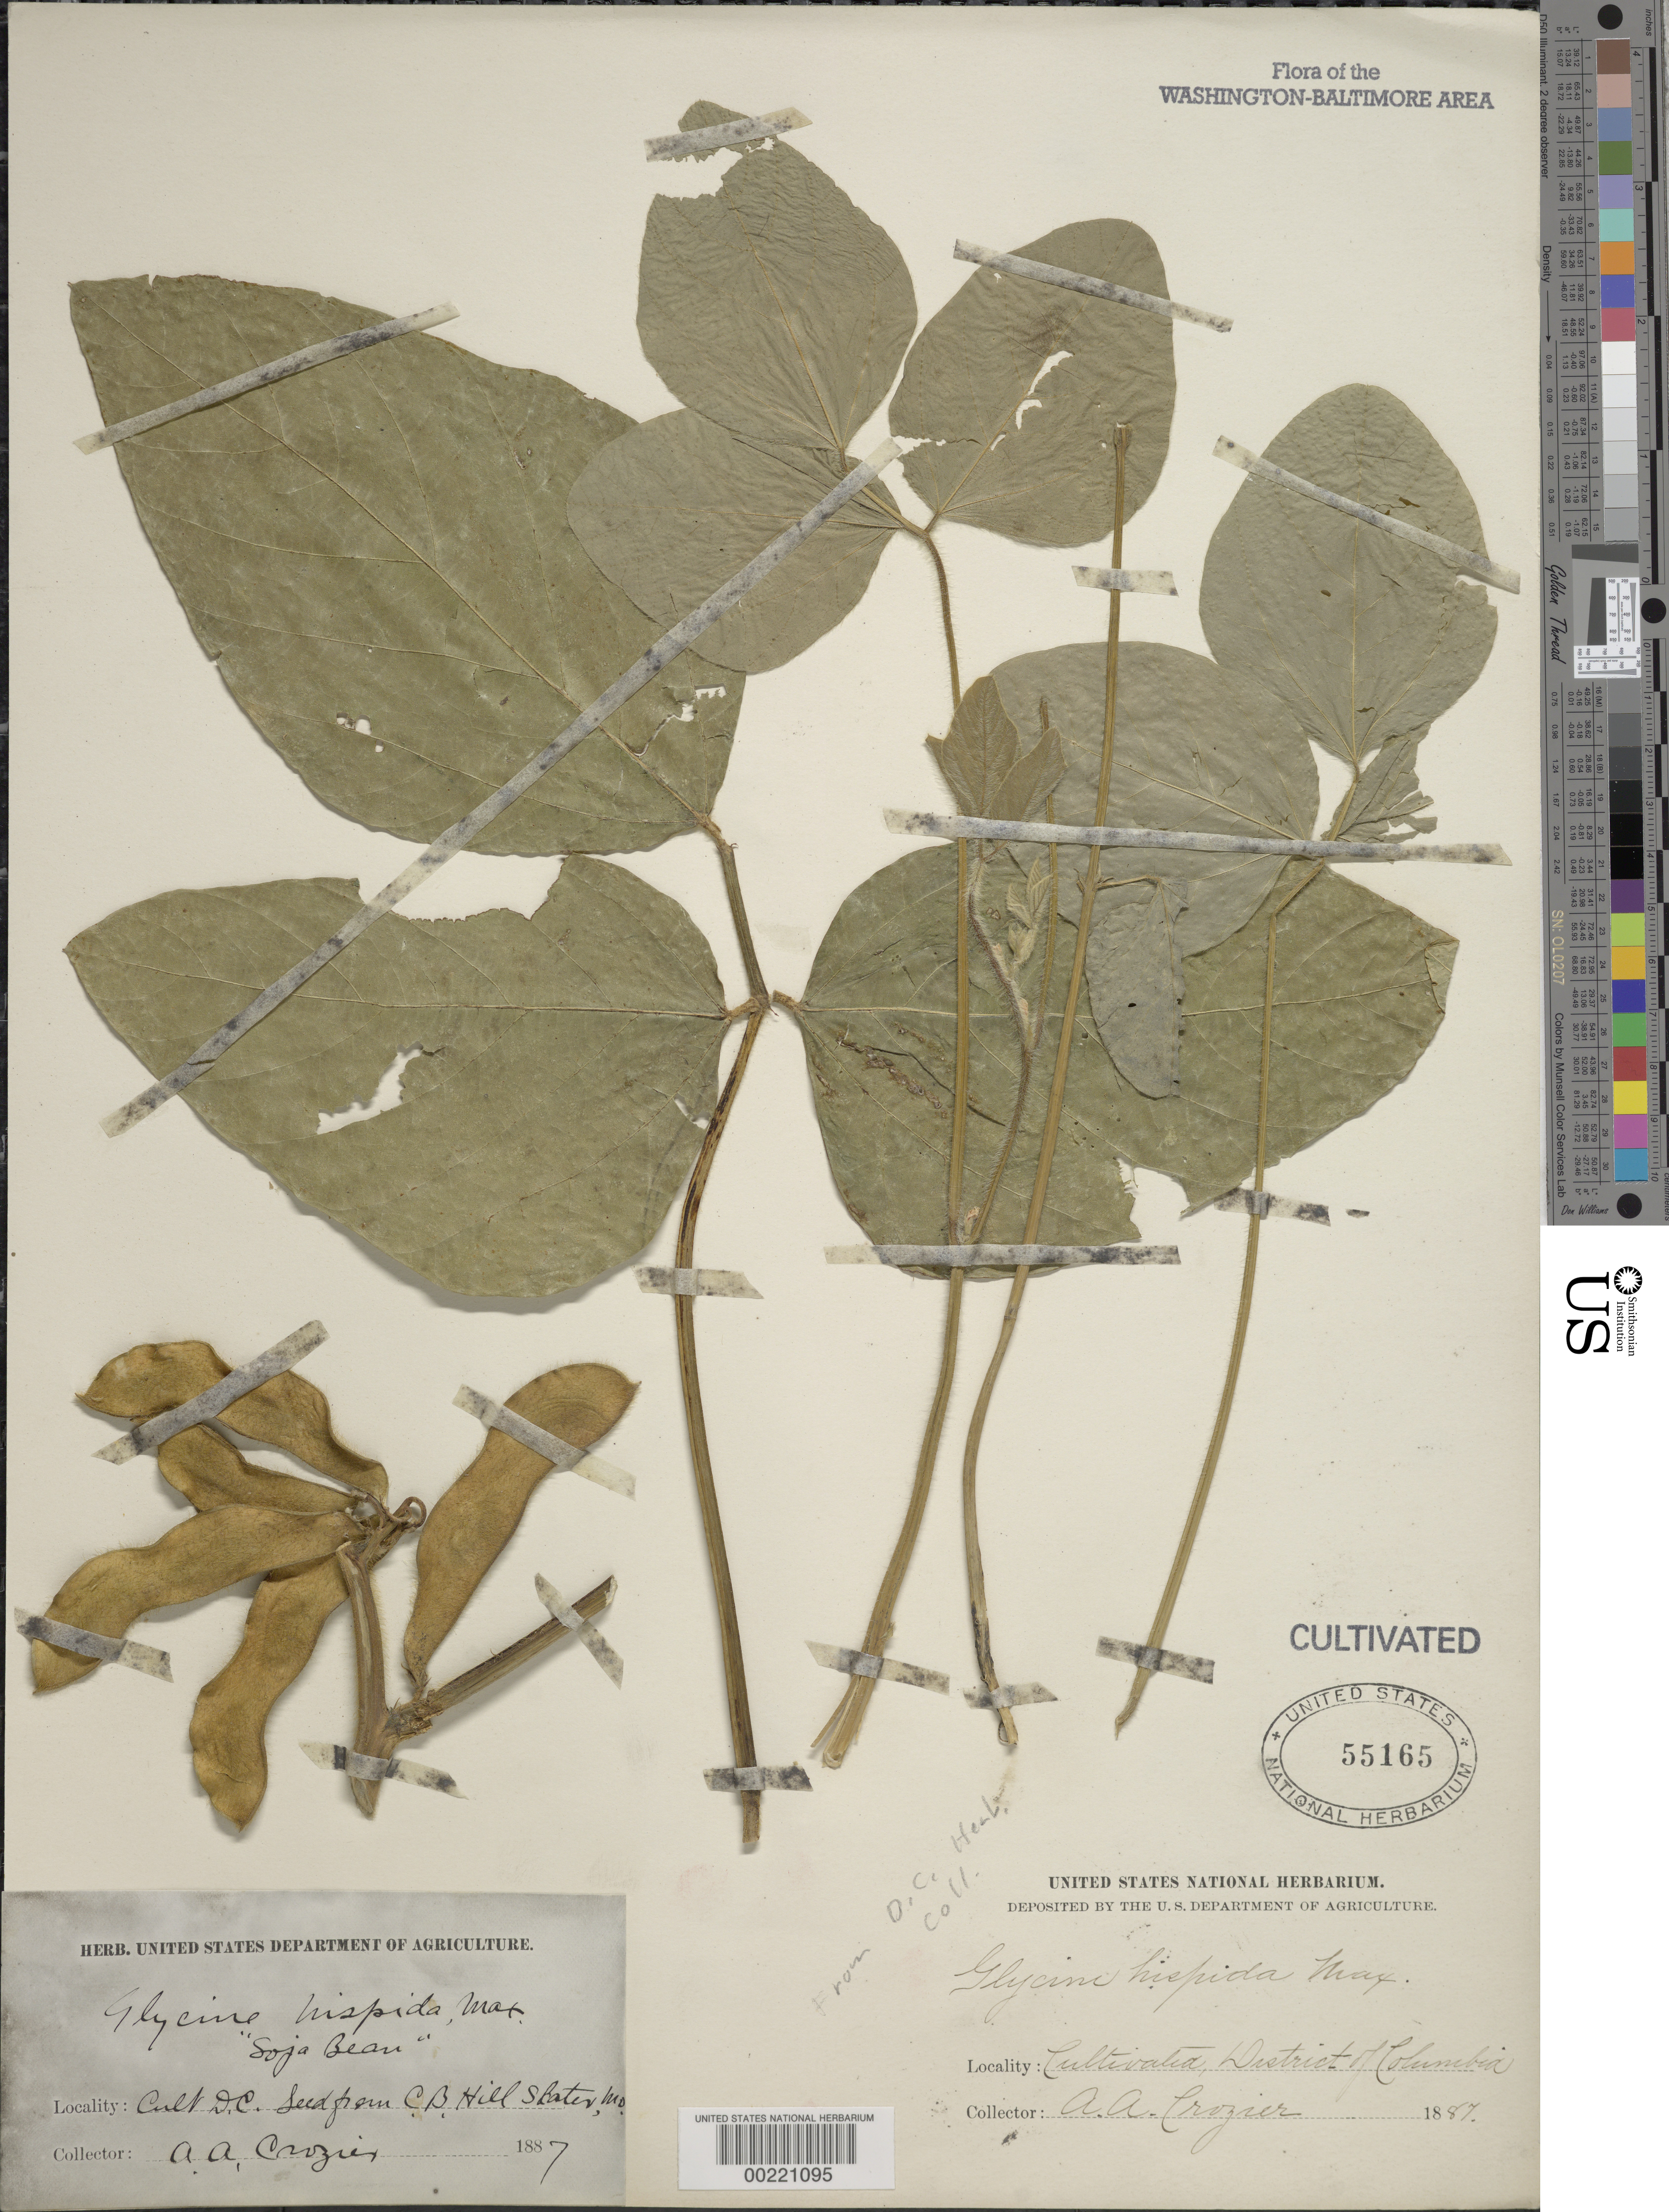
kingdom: Plantae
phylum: Tracheophyta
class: Magnoliopsida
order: Fabales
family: Fabaceae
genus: Glycine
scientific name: Glycine max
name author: (L.) Merr.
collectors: A. Crozier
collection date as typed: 1887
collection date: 1887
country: United States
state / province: District of Columbia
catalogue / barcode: US 55165